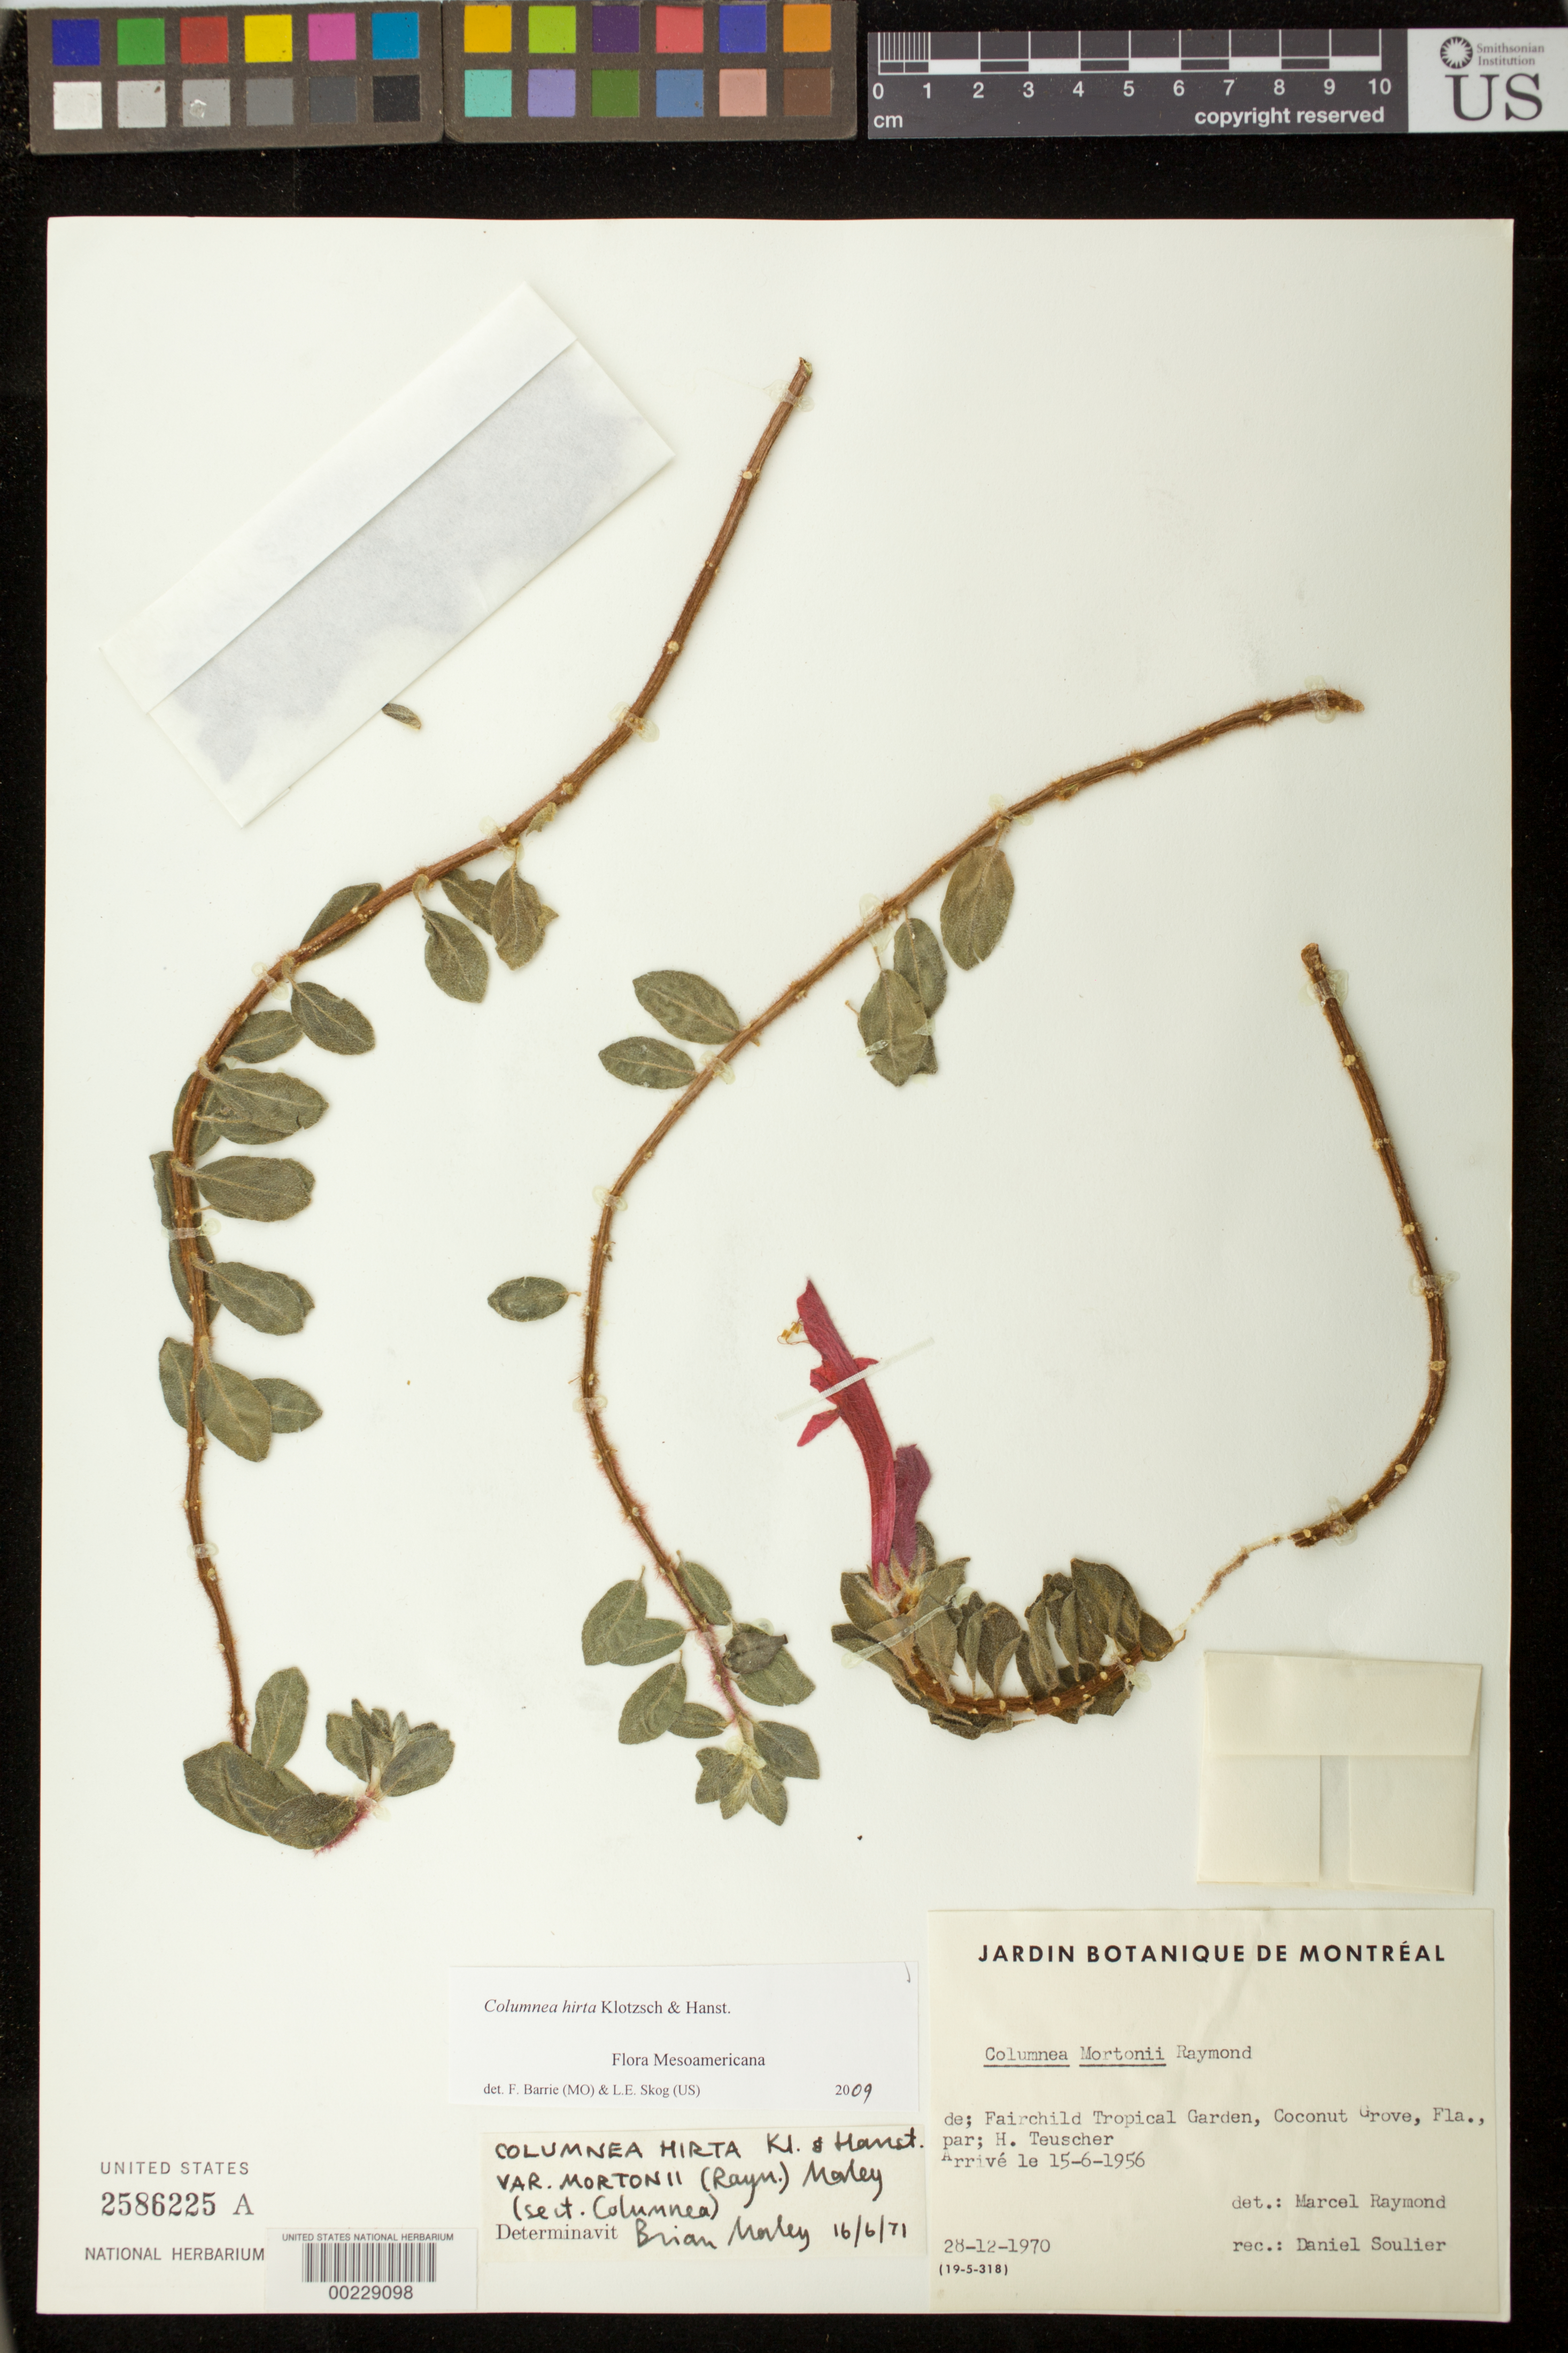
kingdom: Plantae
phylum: Tracheophyta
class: Magnoliopsida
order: Lamiales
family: Gesneriaceae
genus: Columnea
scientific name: Columnea hirta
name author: Klotzsch & Hanst.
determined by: Barrie, F. R.; Skog, Laurence E.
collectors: D. Soulier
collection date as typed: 28 Dec 1970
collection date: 1970-12-28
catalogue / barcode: US 2586225A